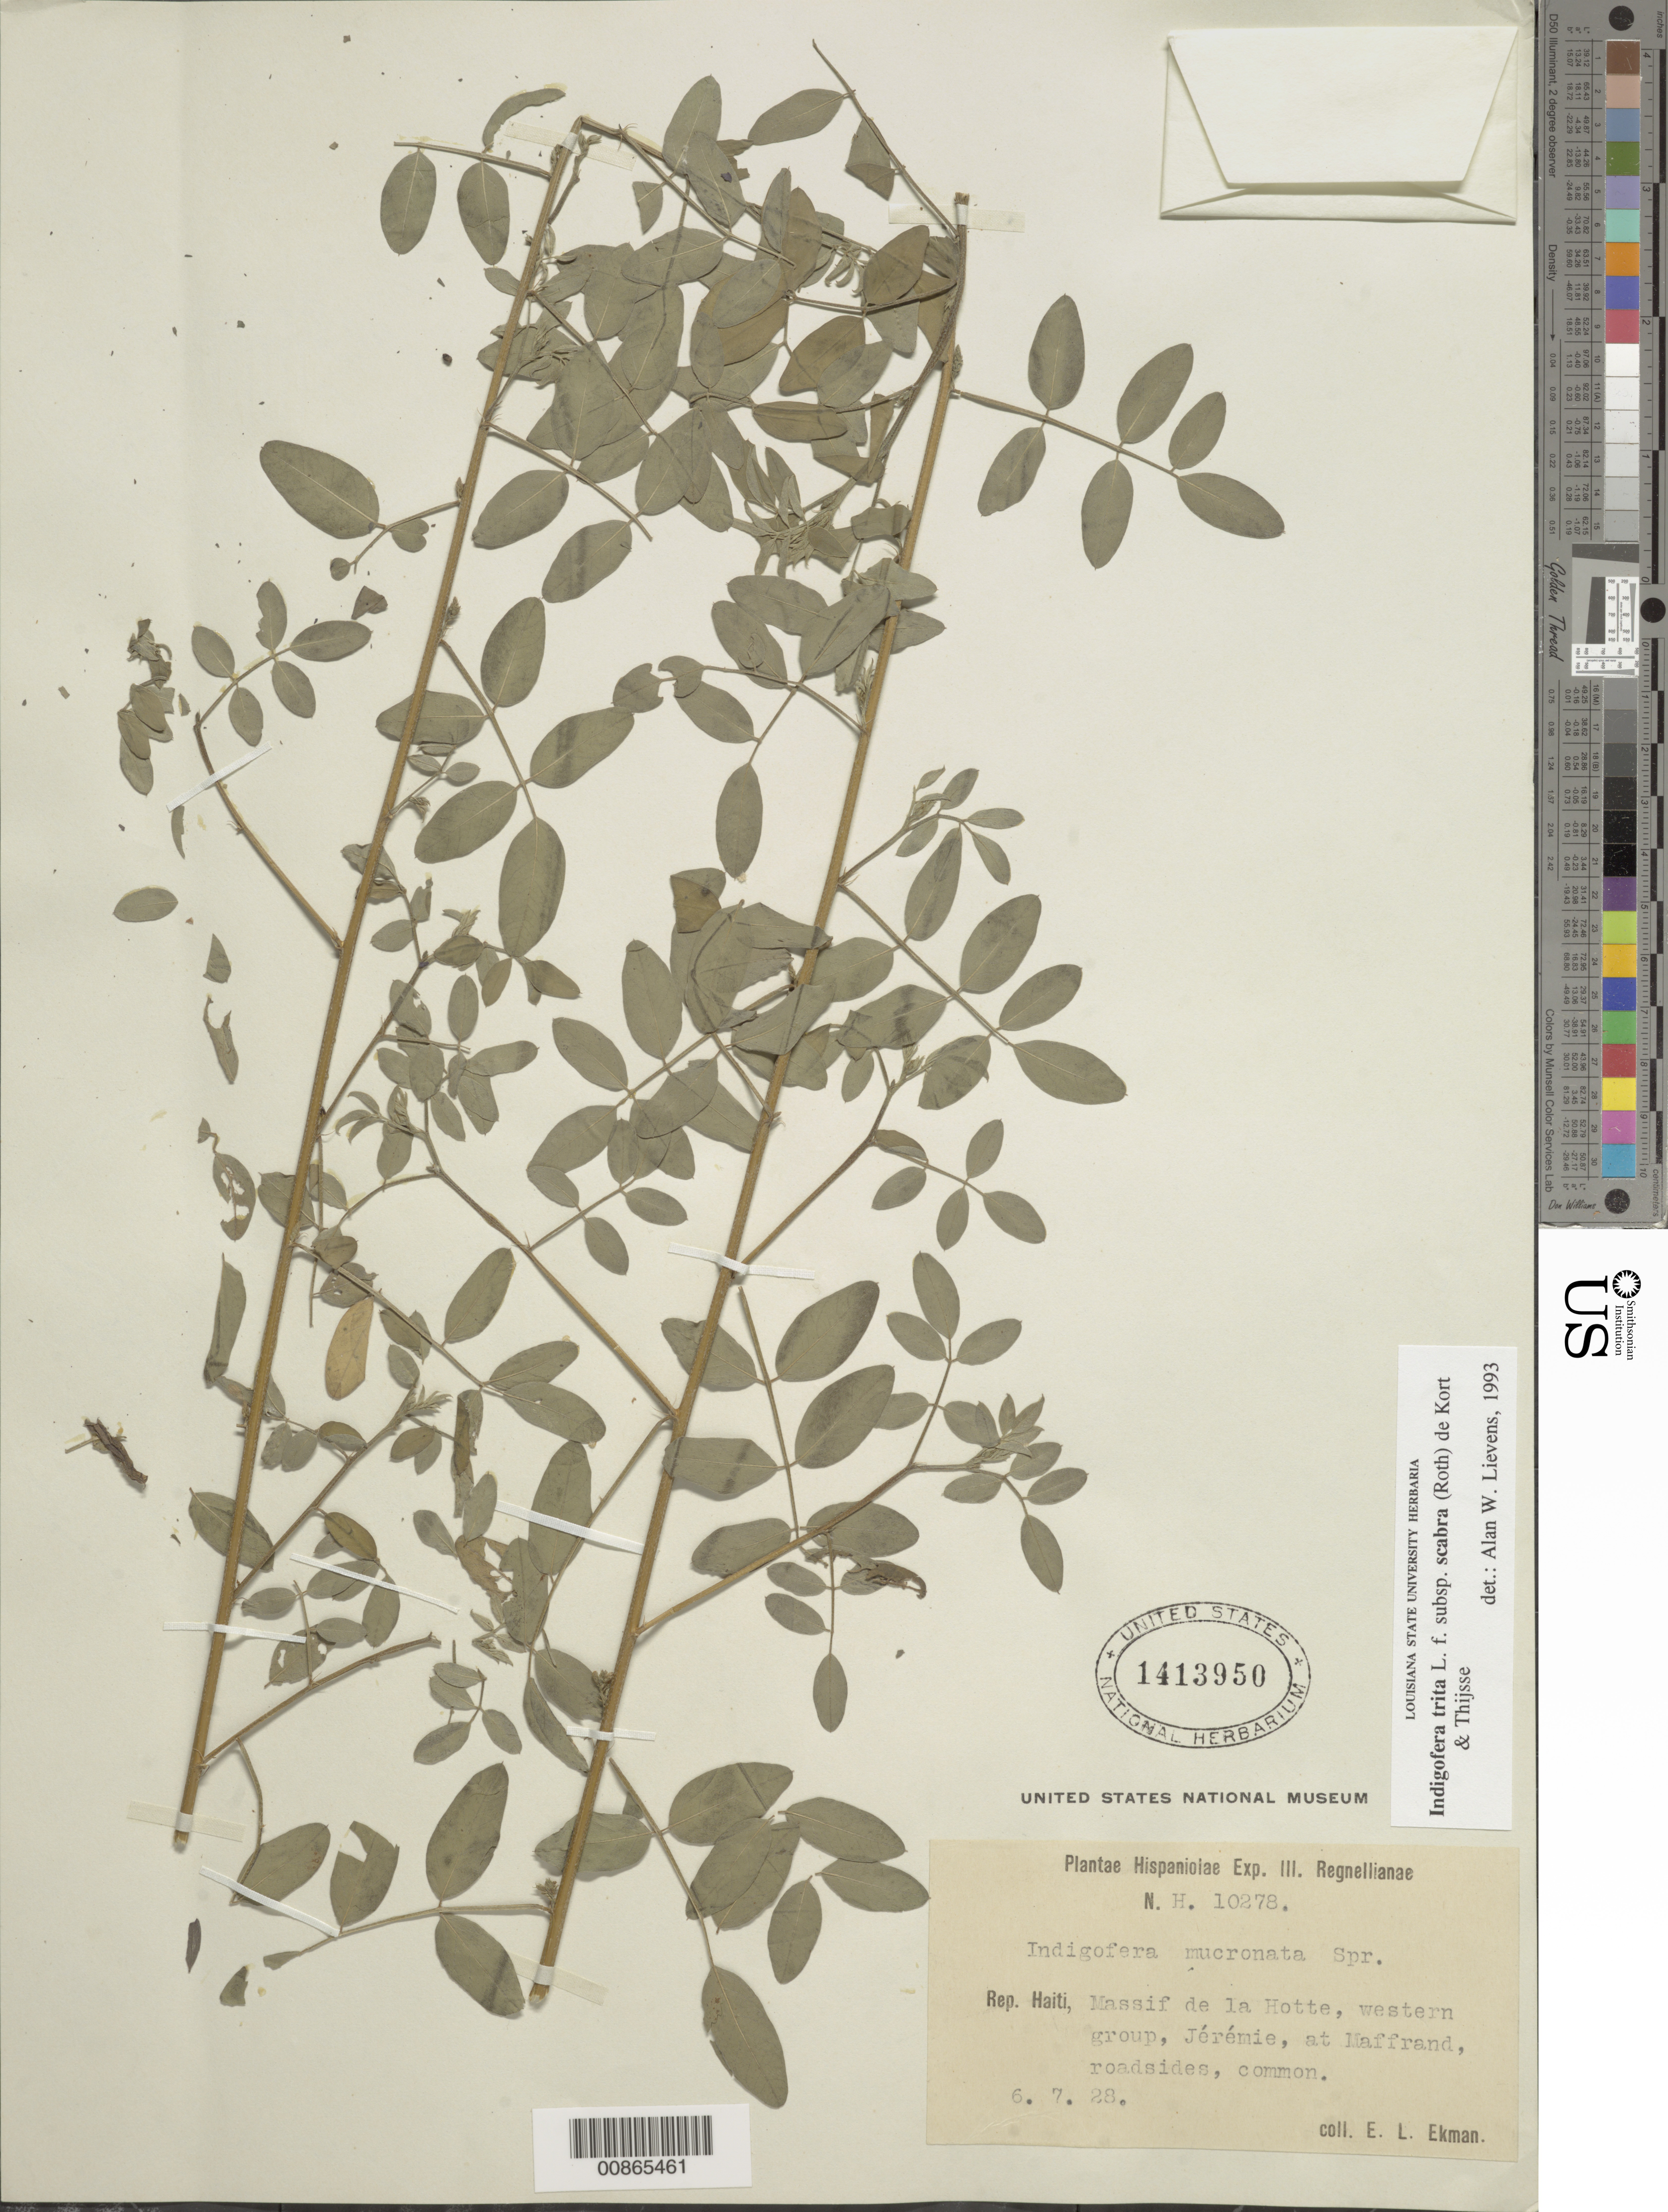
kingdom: Plantae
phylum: Tracheophyta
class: Magnoliopsida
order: Fabales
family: Fabaceae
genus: Indigofera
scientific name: Indigofera trita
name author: L. f.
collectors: E. L. Ekman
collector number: H 10278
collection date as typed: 06 Jul 1928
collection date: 1928-07-06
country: Haiti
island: Hispaniola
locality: Massif de la Hotte, western group, Jérémie, at Maffrand.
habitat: Roadsides.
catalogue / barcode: US 1413950